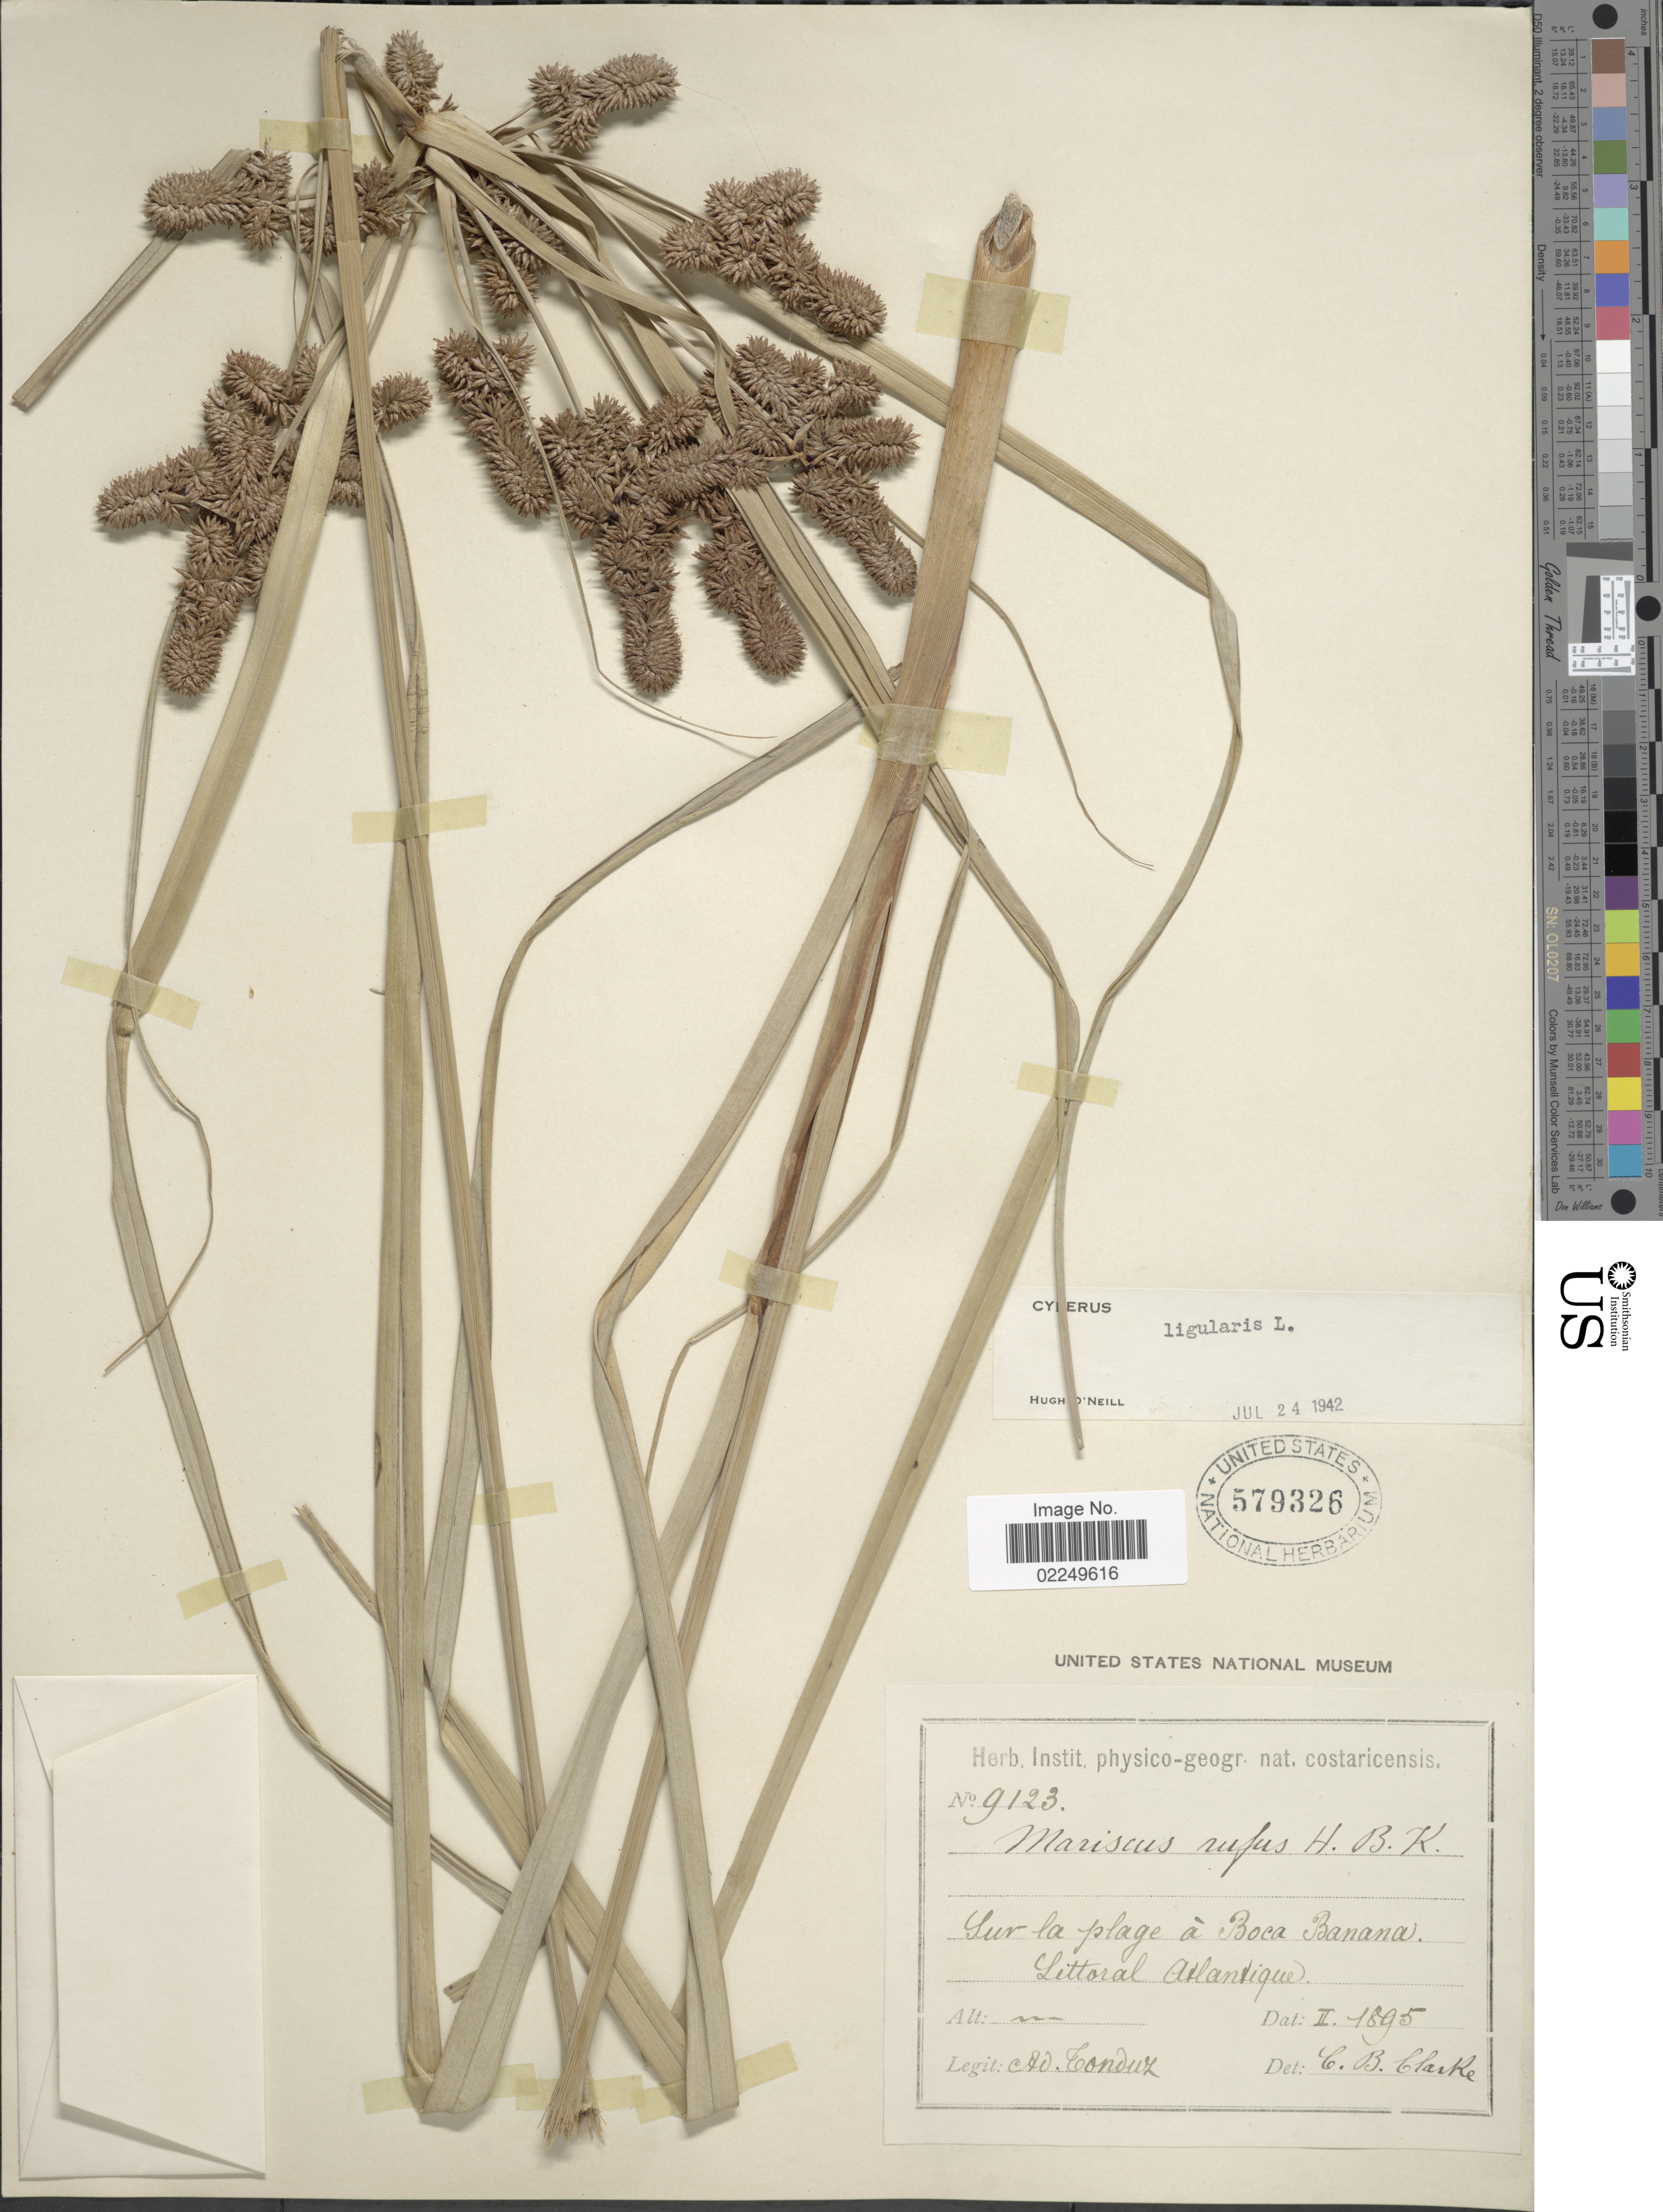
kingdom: Plantae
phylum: Tracheophyta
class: Liliopsida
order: Poales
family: Cyperaceae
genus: Cyperus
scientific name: Cyperus ligularis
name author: L.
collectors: A. Tonduz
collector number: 9123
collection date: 1895-02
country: Costa Rica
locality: Sur la plage a Boca Banana, Littoral Atlantique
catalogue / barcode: US 579326